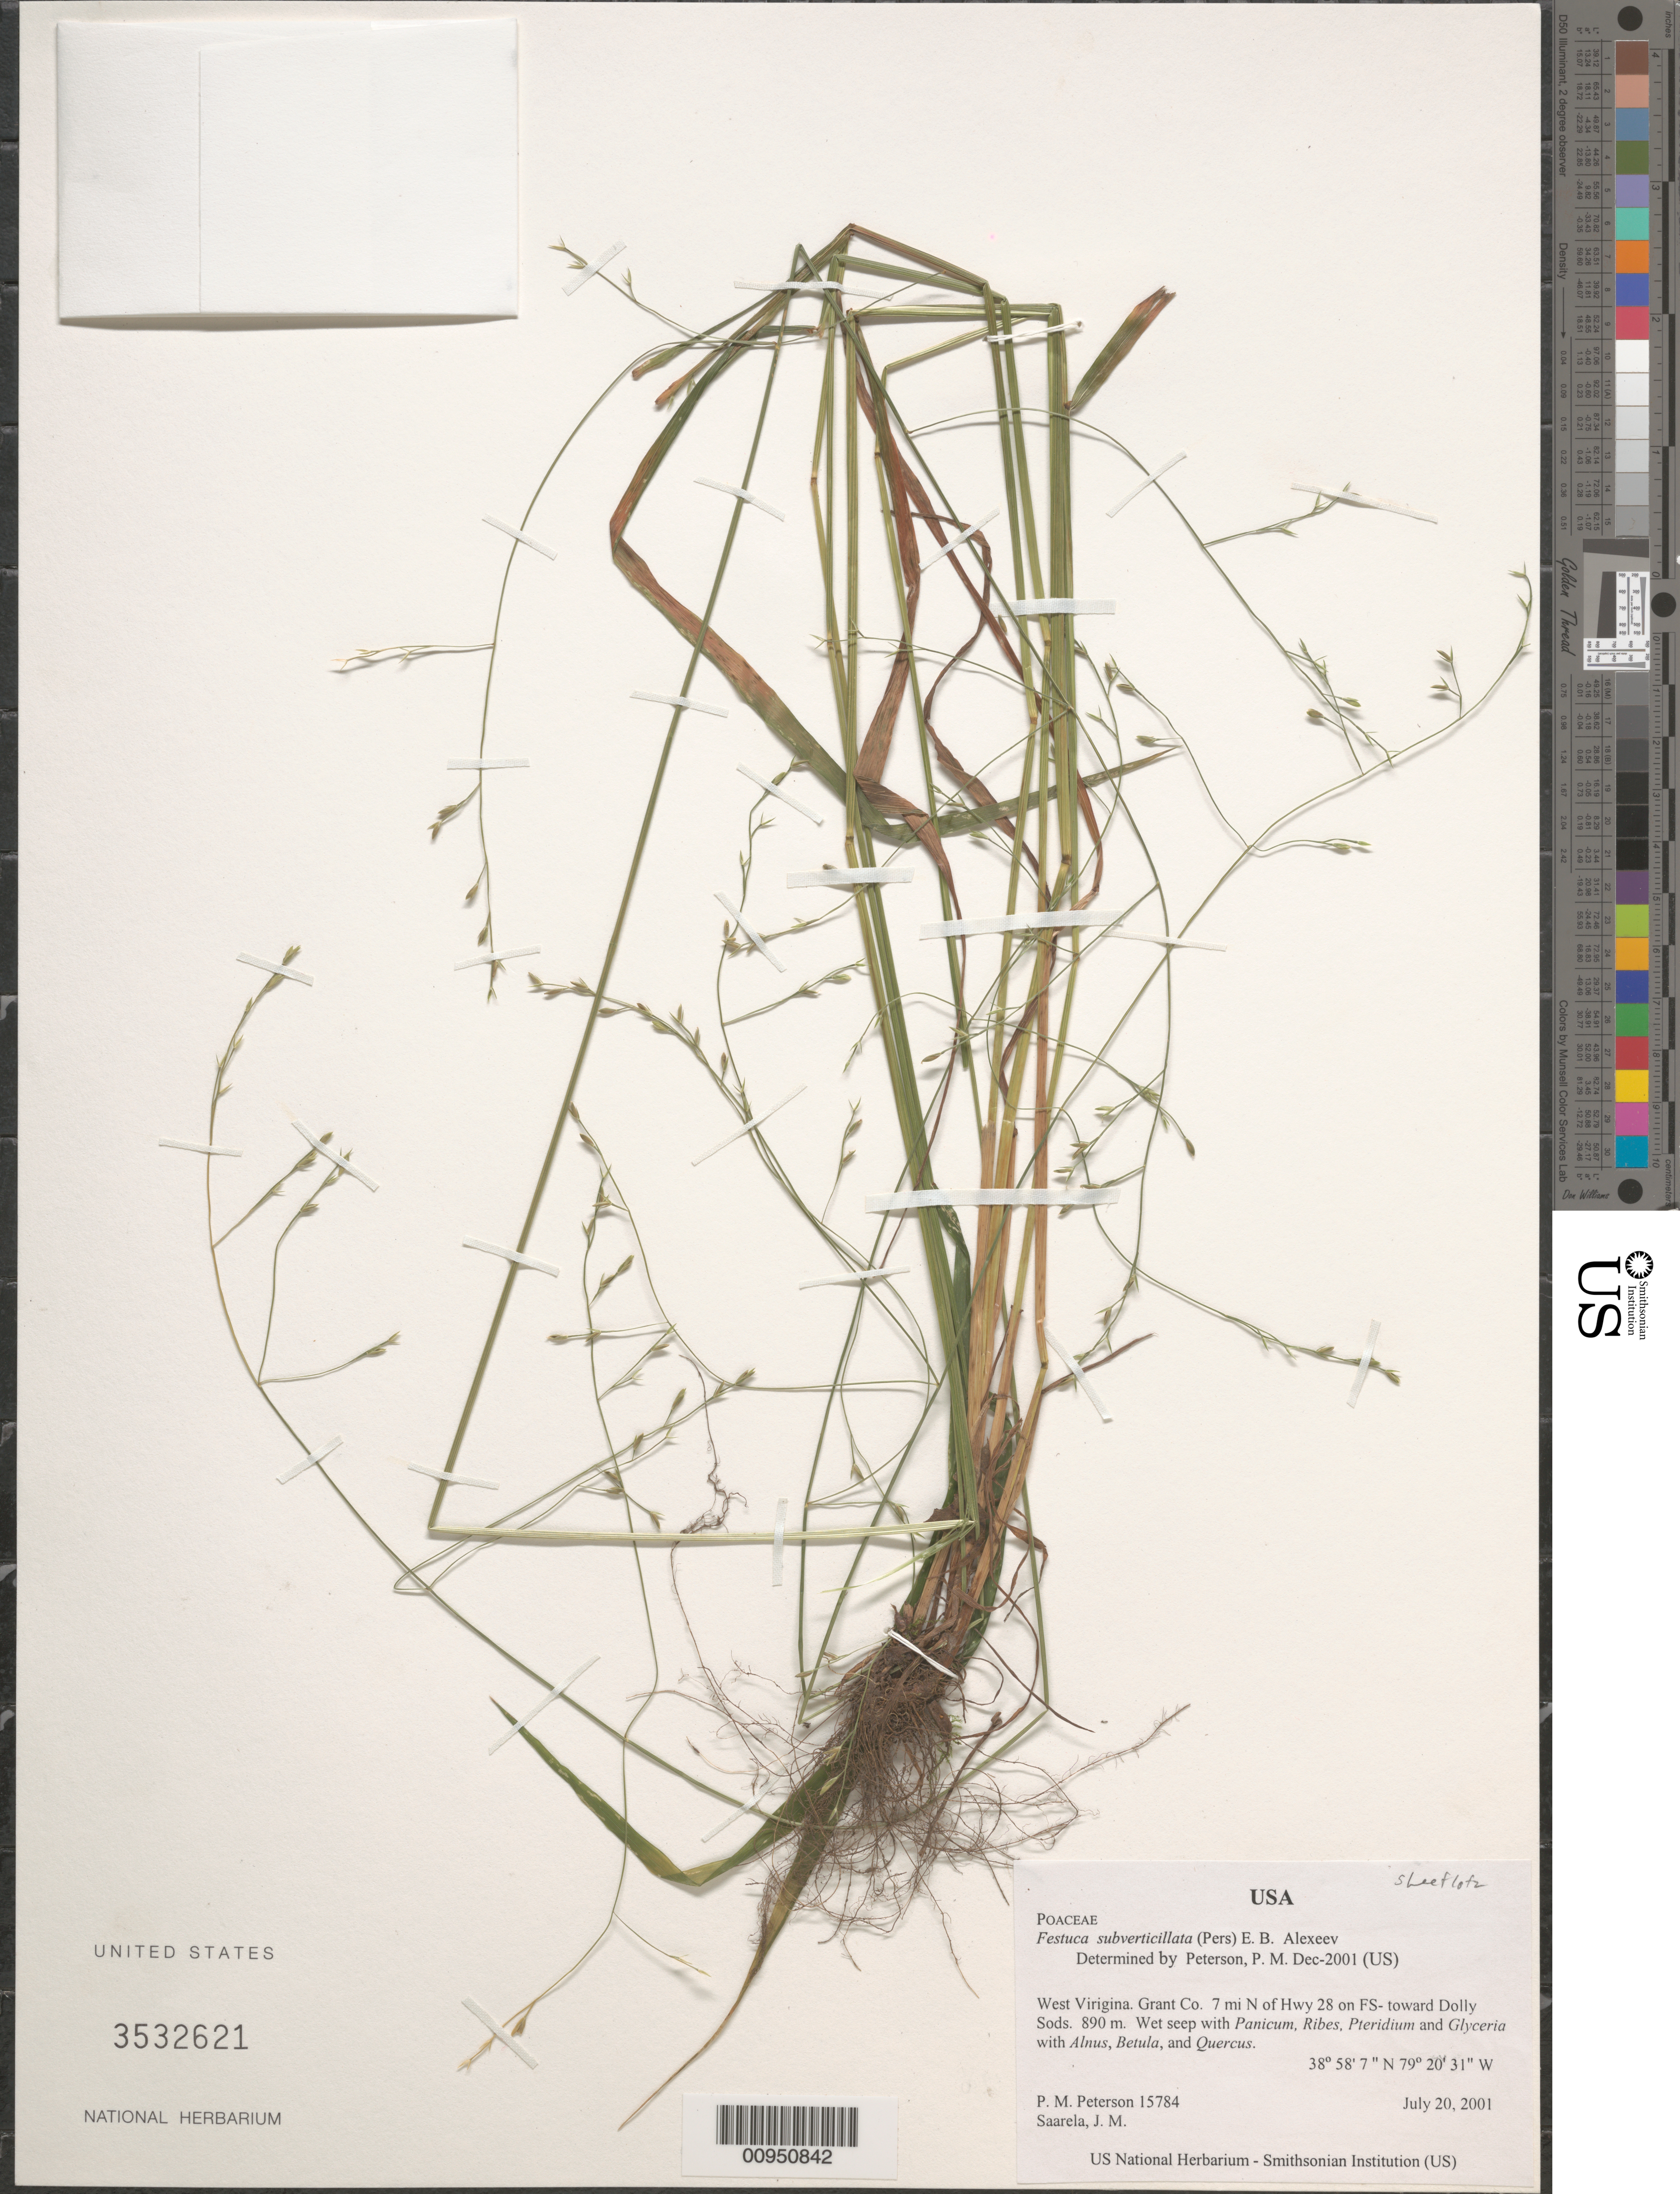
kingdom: Plantae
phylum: Tracheophyta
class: Liliopsida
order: Poales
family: Poaceae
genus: Festuca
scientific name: Festuca subverticillata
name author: (Pers.) E.B. Alexeev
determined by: Peterson, Paul M., (BOT), Smithsonian Institution - National Museum of Natural History (UNITED STATES)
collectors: P. M. Peterson & J. Saarela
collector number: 15784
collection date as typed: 20 Jul 2001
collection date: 2001-07-20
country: United States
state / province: West Virginia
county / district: Grant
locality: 7 mi N of Hwy 28 on FS- toward Dolly Sods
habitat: Wet seep with ~Panicum, Ribes, Pteridium~ and ~Glyceria~ with ~Alnus~, ~Betula~, and ~Quercus~.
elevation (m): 890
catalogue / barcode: US 3532621